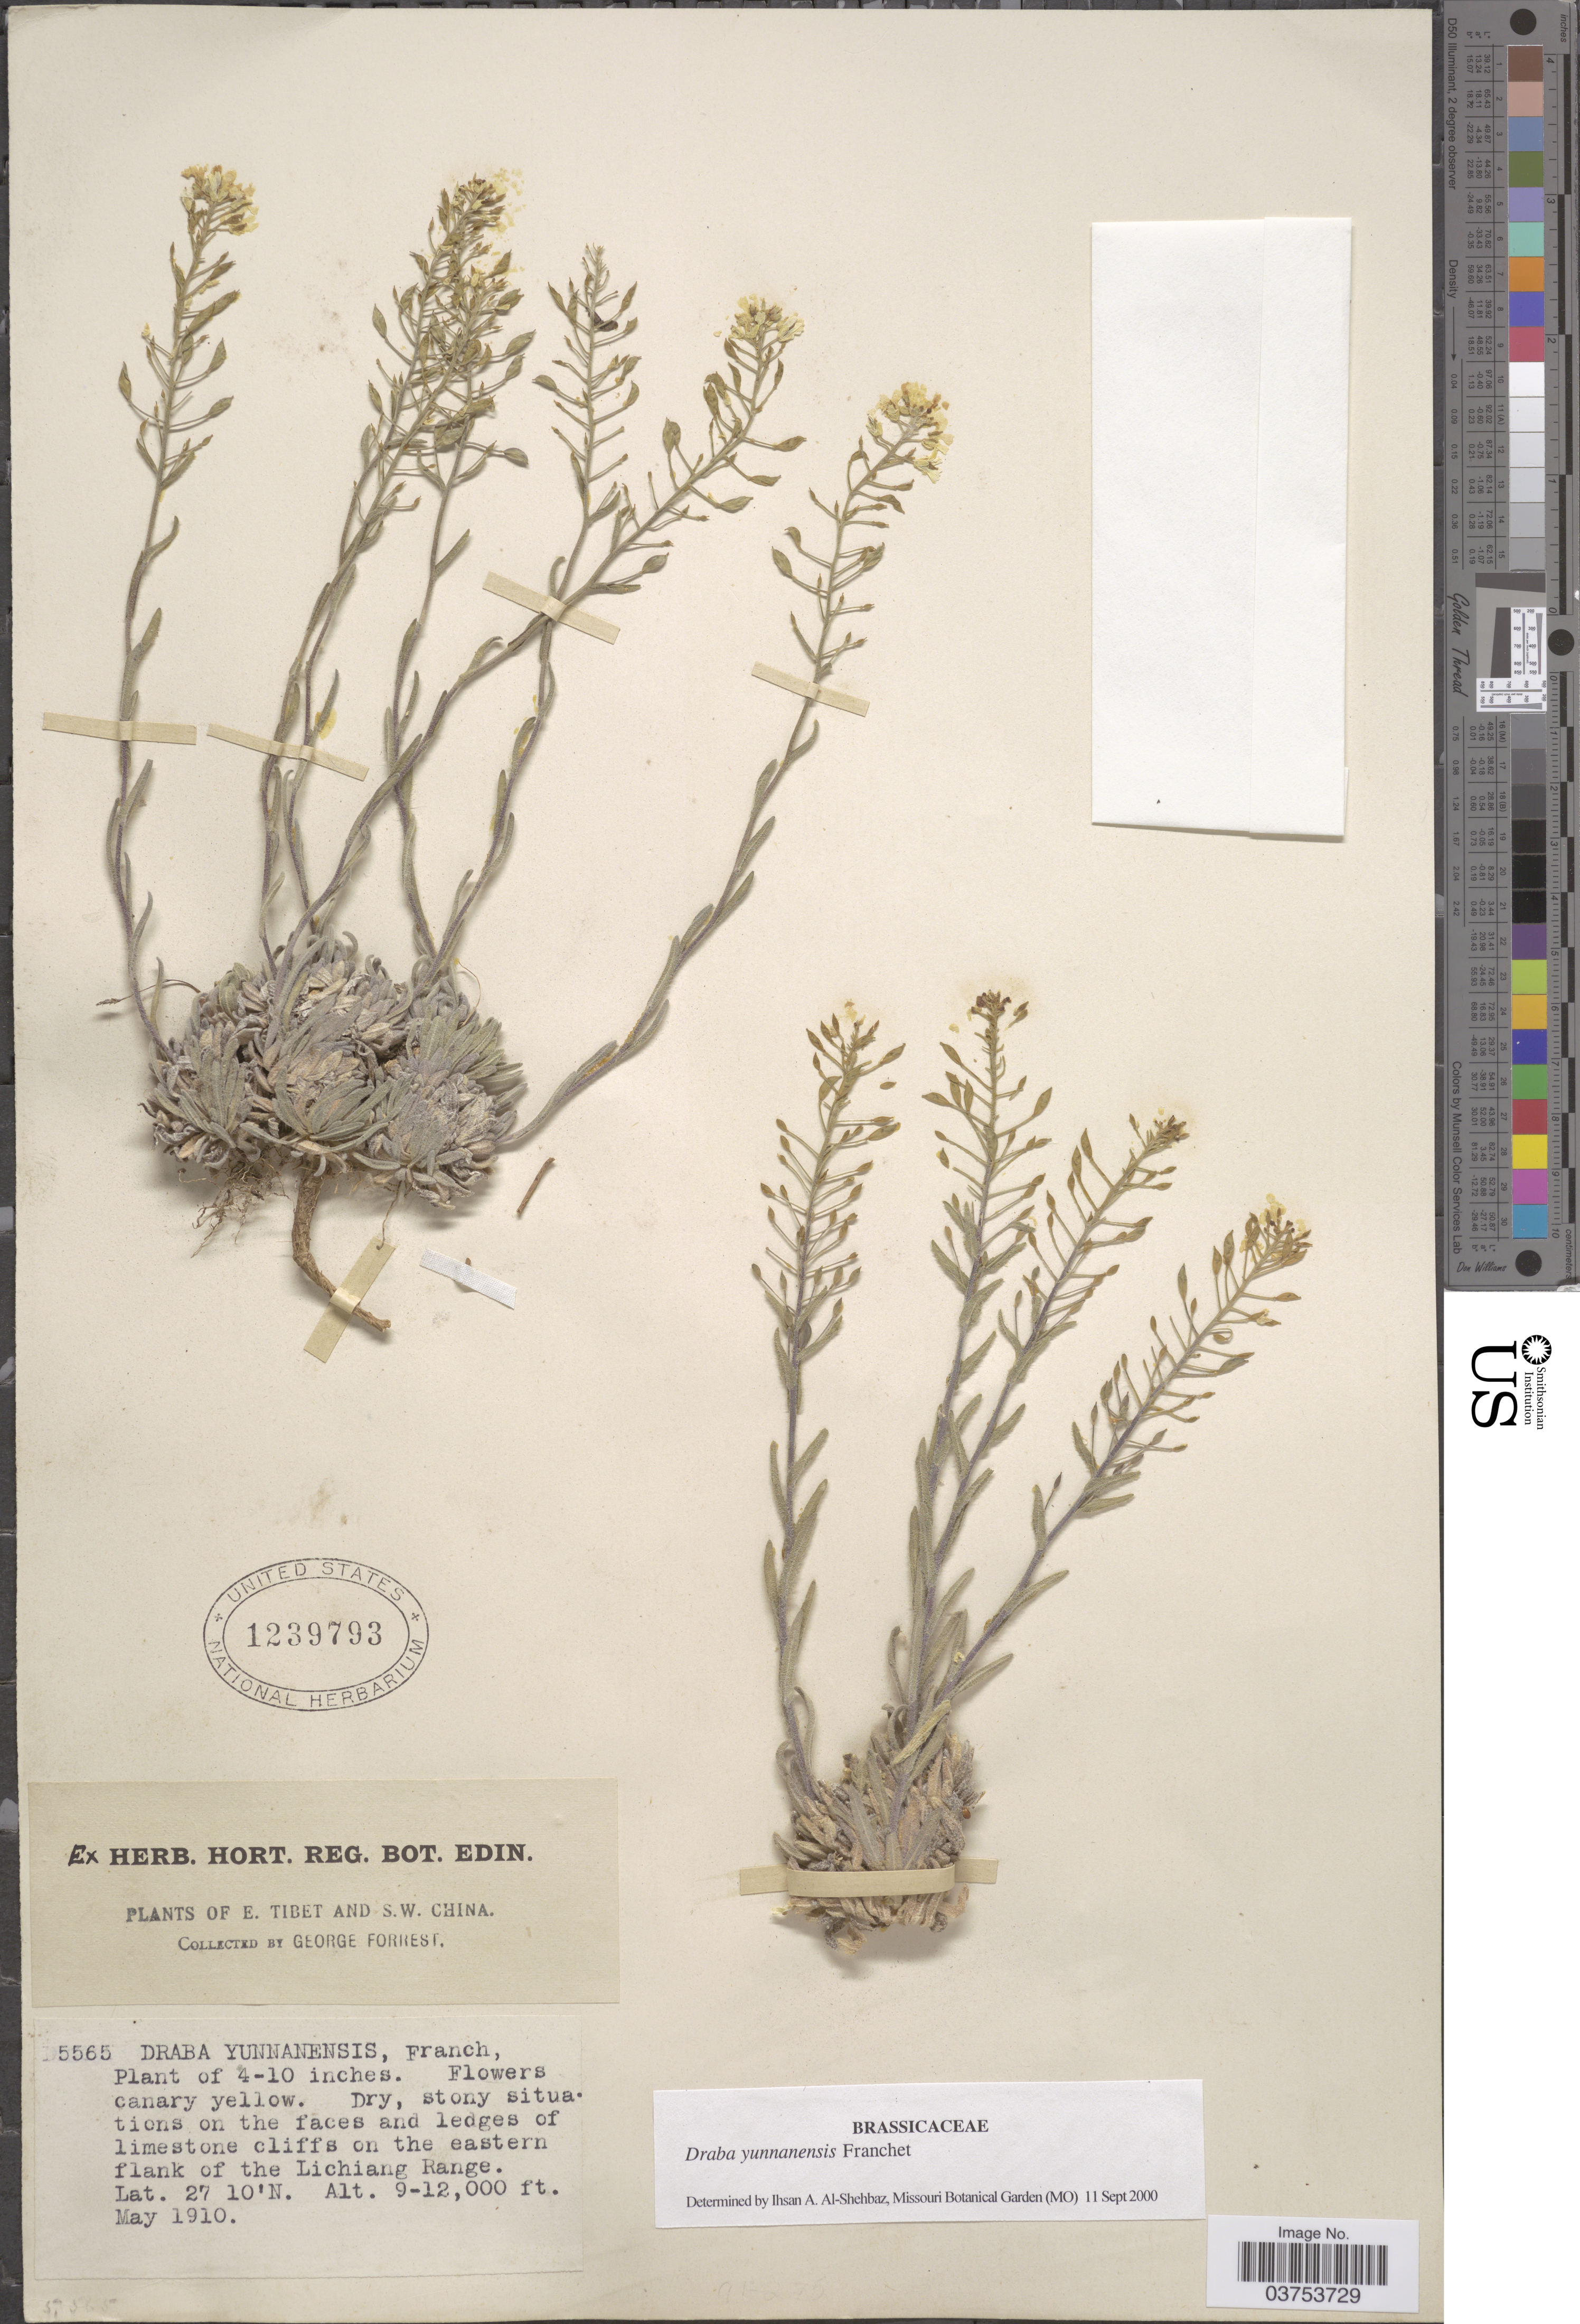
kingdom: Plantae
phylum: Tracheophyta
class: Magnoliopsida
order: Brassicales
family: Brassicaceae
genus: Draba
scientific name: Draba yunnanensis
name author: Franch.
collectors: G. Forrest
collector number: D5565*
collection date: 1910-05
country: China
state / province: Xizang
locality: E. Tibet and S.W. China. On the faces and ledges of limestone cliffs on the eastern flank of the Lichiang Range.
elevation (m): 2743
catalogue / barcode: US 1239793